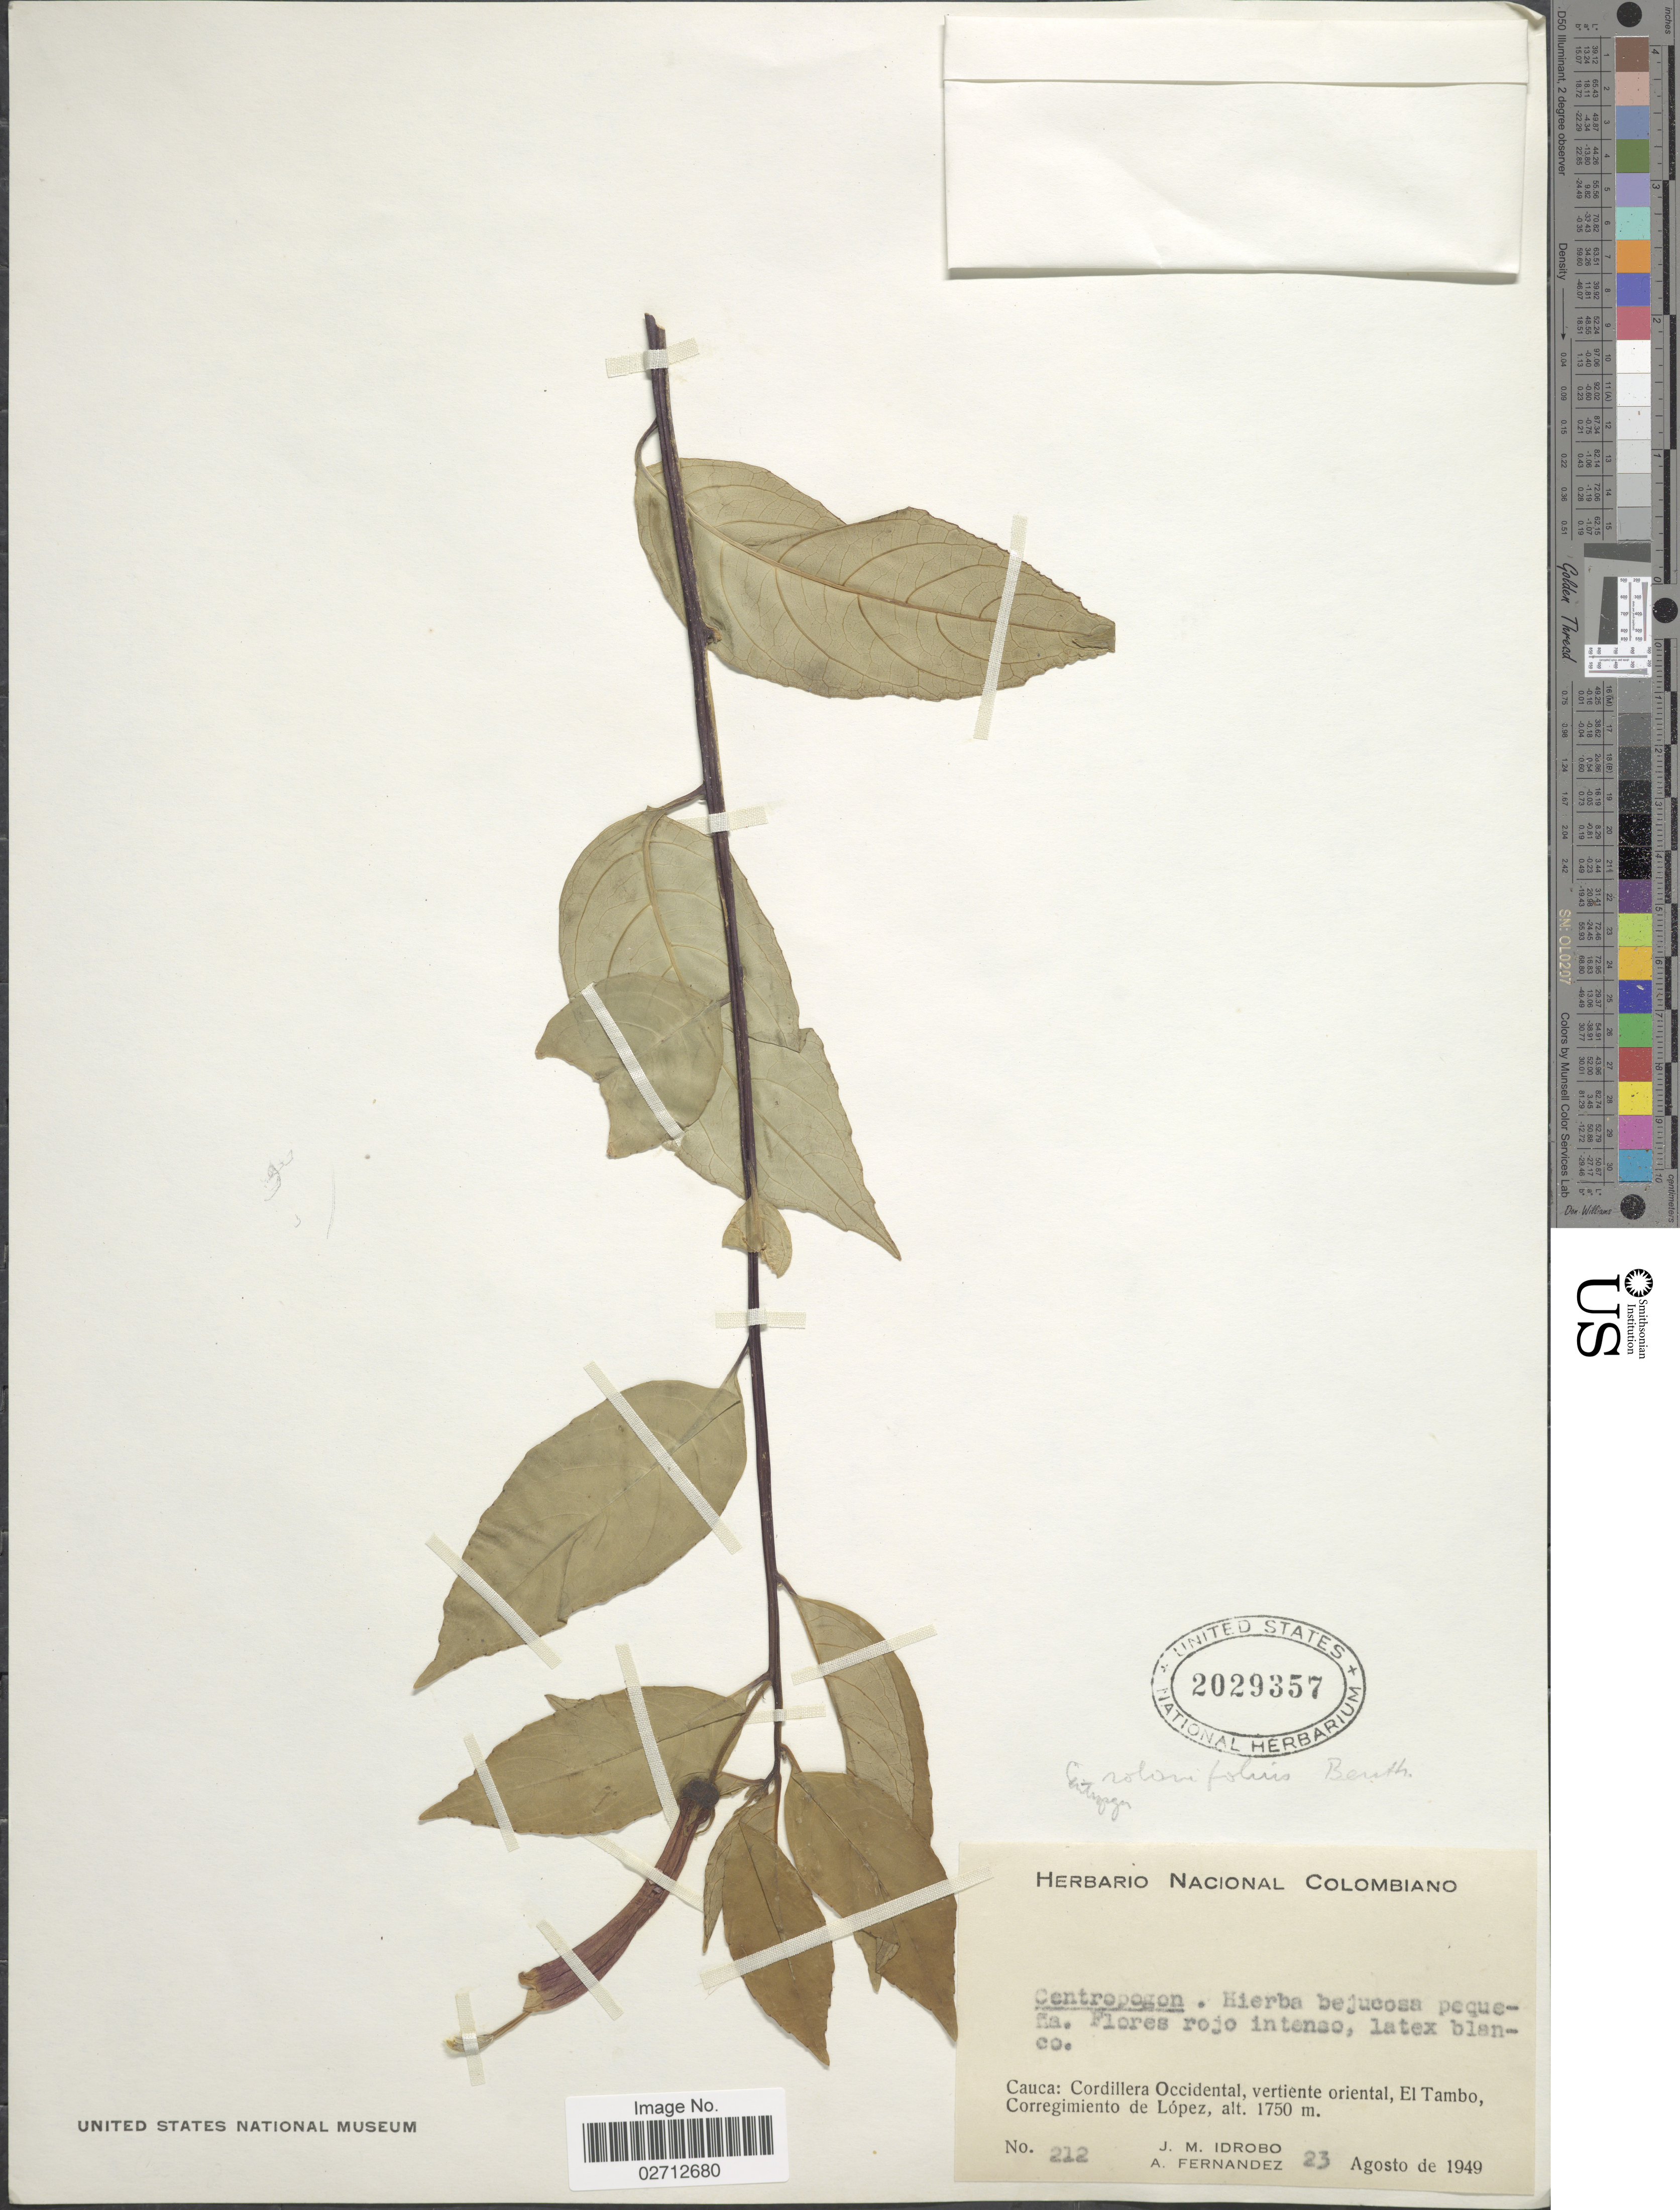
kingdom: Plantae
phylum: Tracheophyta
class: Magnoliopsida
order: Asterales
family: Campanulaceae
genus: Centropogon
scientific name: Centropogon solanifolius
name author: Benth.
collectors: J. M. Idrobo & A. Fernandez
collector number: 212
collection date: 1949-08-23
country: Colombia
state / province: Cauca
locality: Cordillera Occidental, vertiente oriental, El Tambo, Corregimiento de López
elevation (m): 533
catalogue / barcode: US 2029357